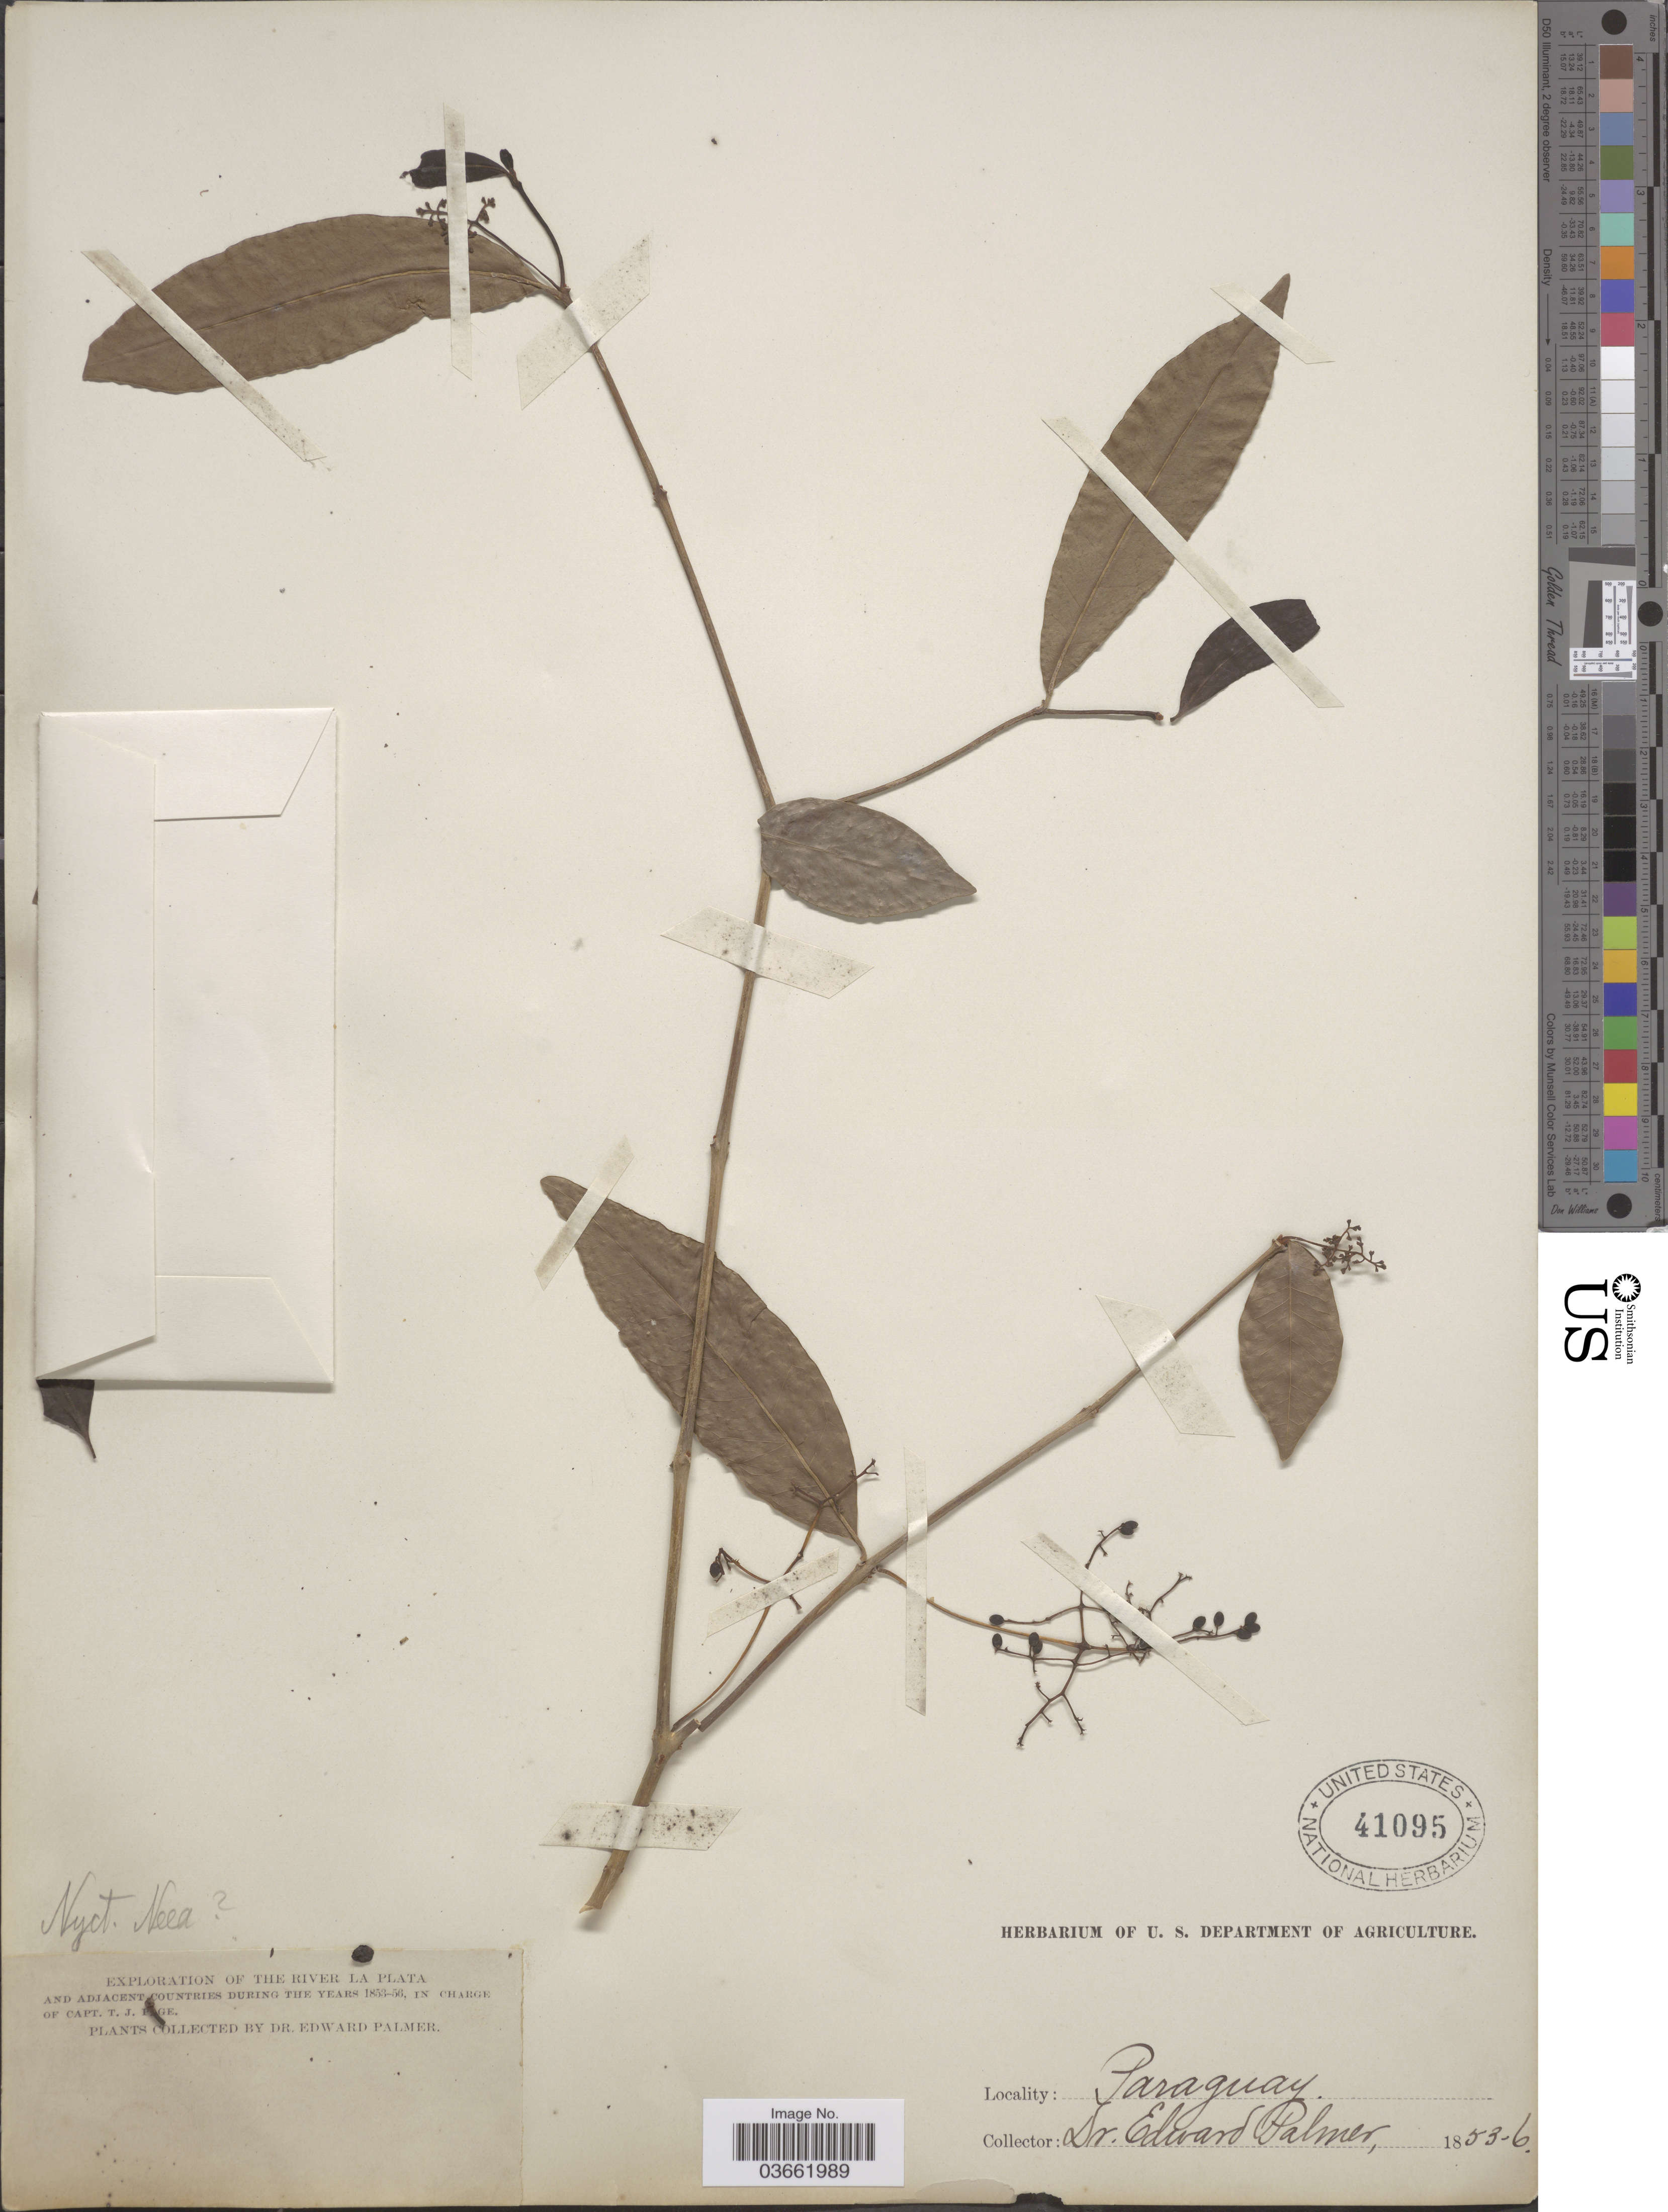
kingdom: Plantae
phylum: Tracheophyta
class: Magnoliopsida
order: Caryophyllales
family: Nyctaginaceae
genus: Neea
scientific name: Neea sp.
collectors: E. Palmer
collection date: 1853/1856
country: Paraguay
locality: The River La Plata.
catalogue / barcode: US 41095